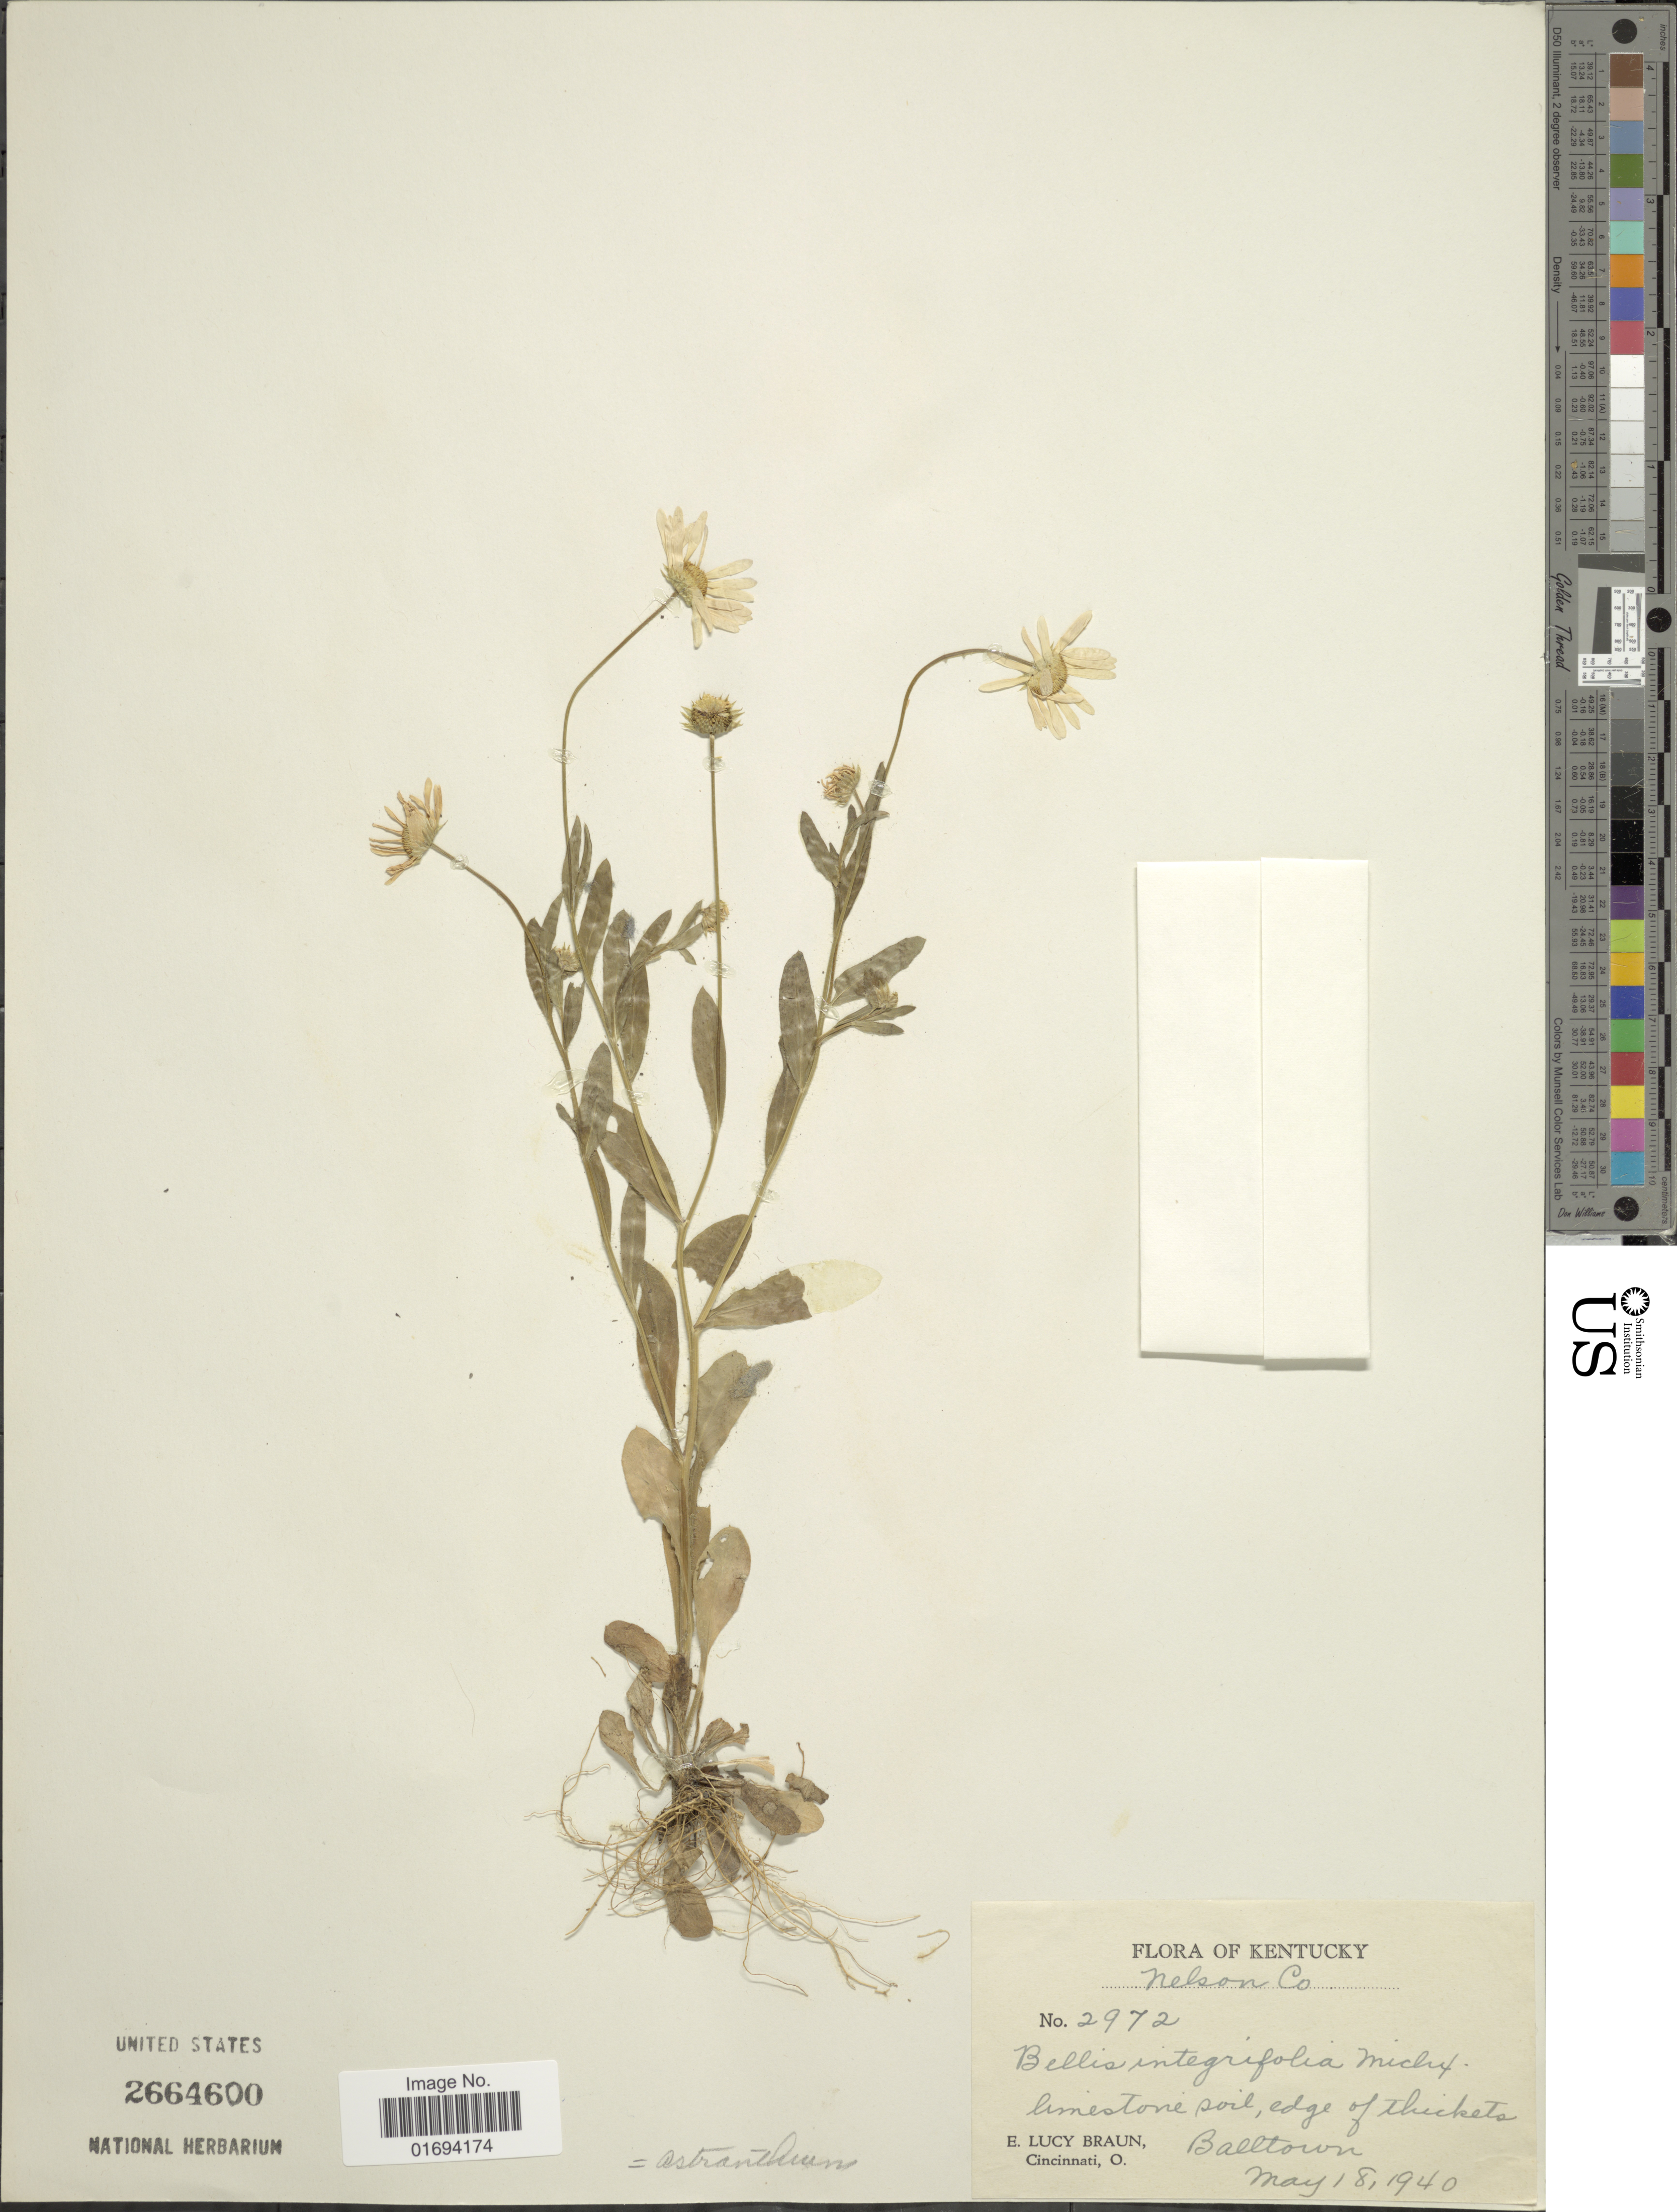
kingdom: Plantae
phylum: Tracheophyta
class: Magnoliopsida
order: Asterales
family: Asteraceae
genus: Astranthium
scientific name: Astranthium integrifolium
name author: (Michx.) Nutt.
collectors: E. L. Braun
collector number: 2972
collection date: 1940-05-18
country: United States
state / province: Kentucky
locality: Nelson Co., limestone soil, edge of thickets, Balltown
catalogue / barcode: US 2664600